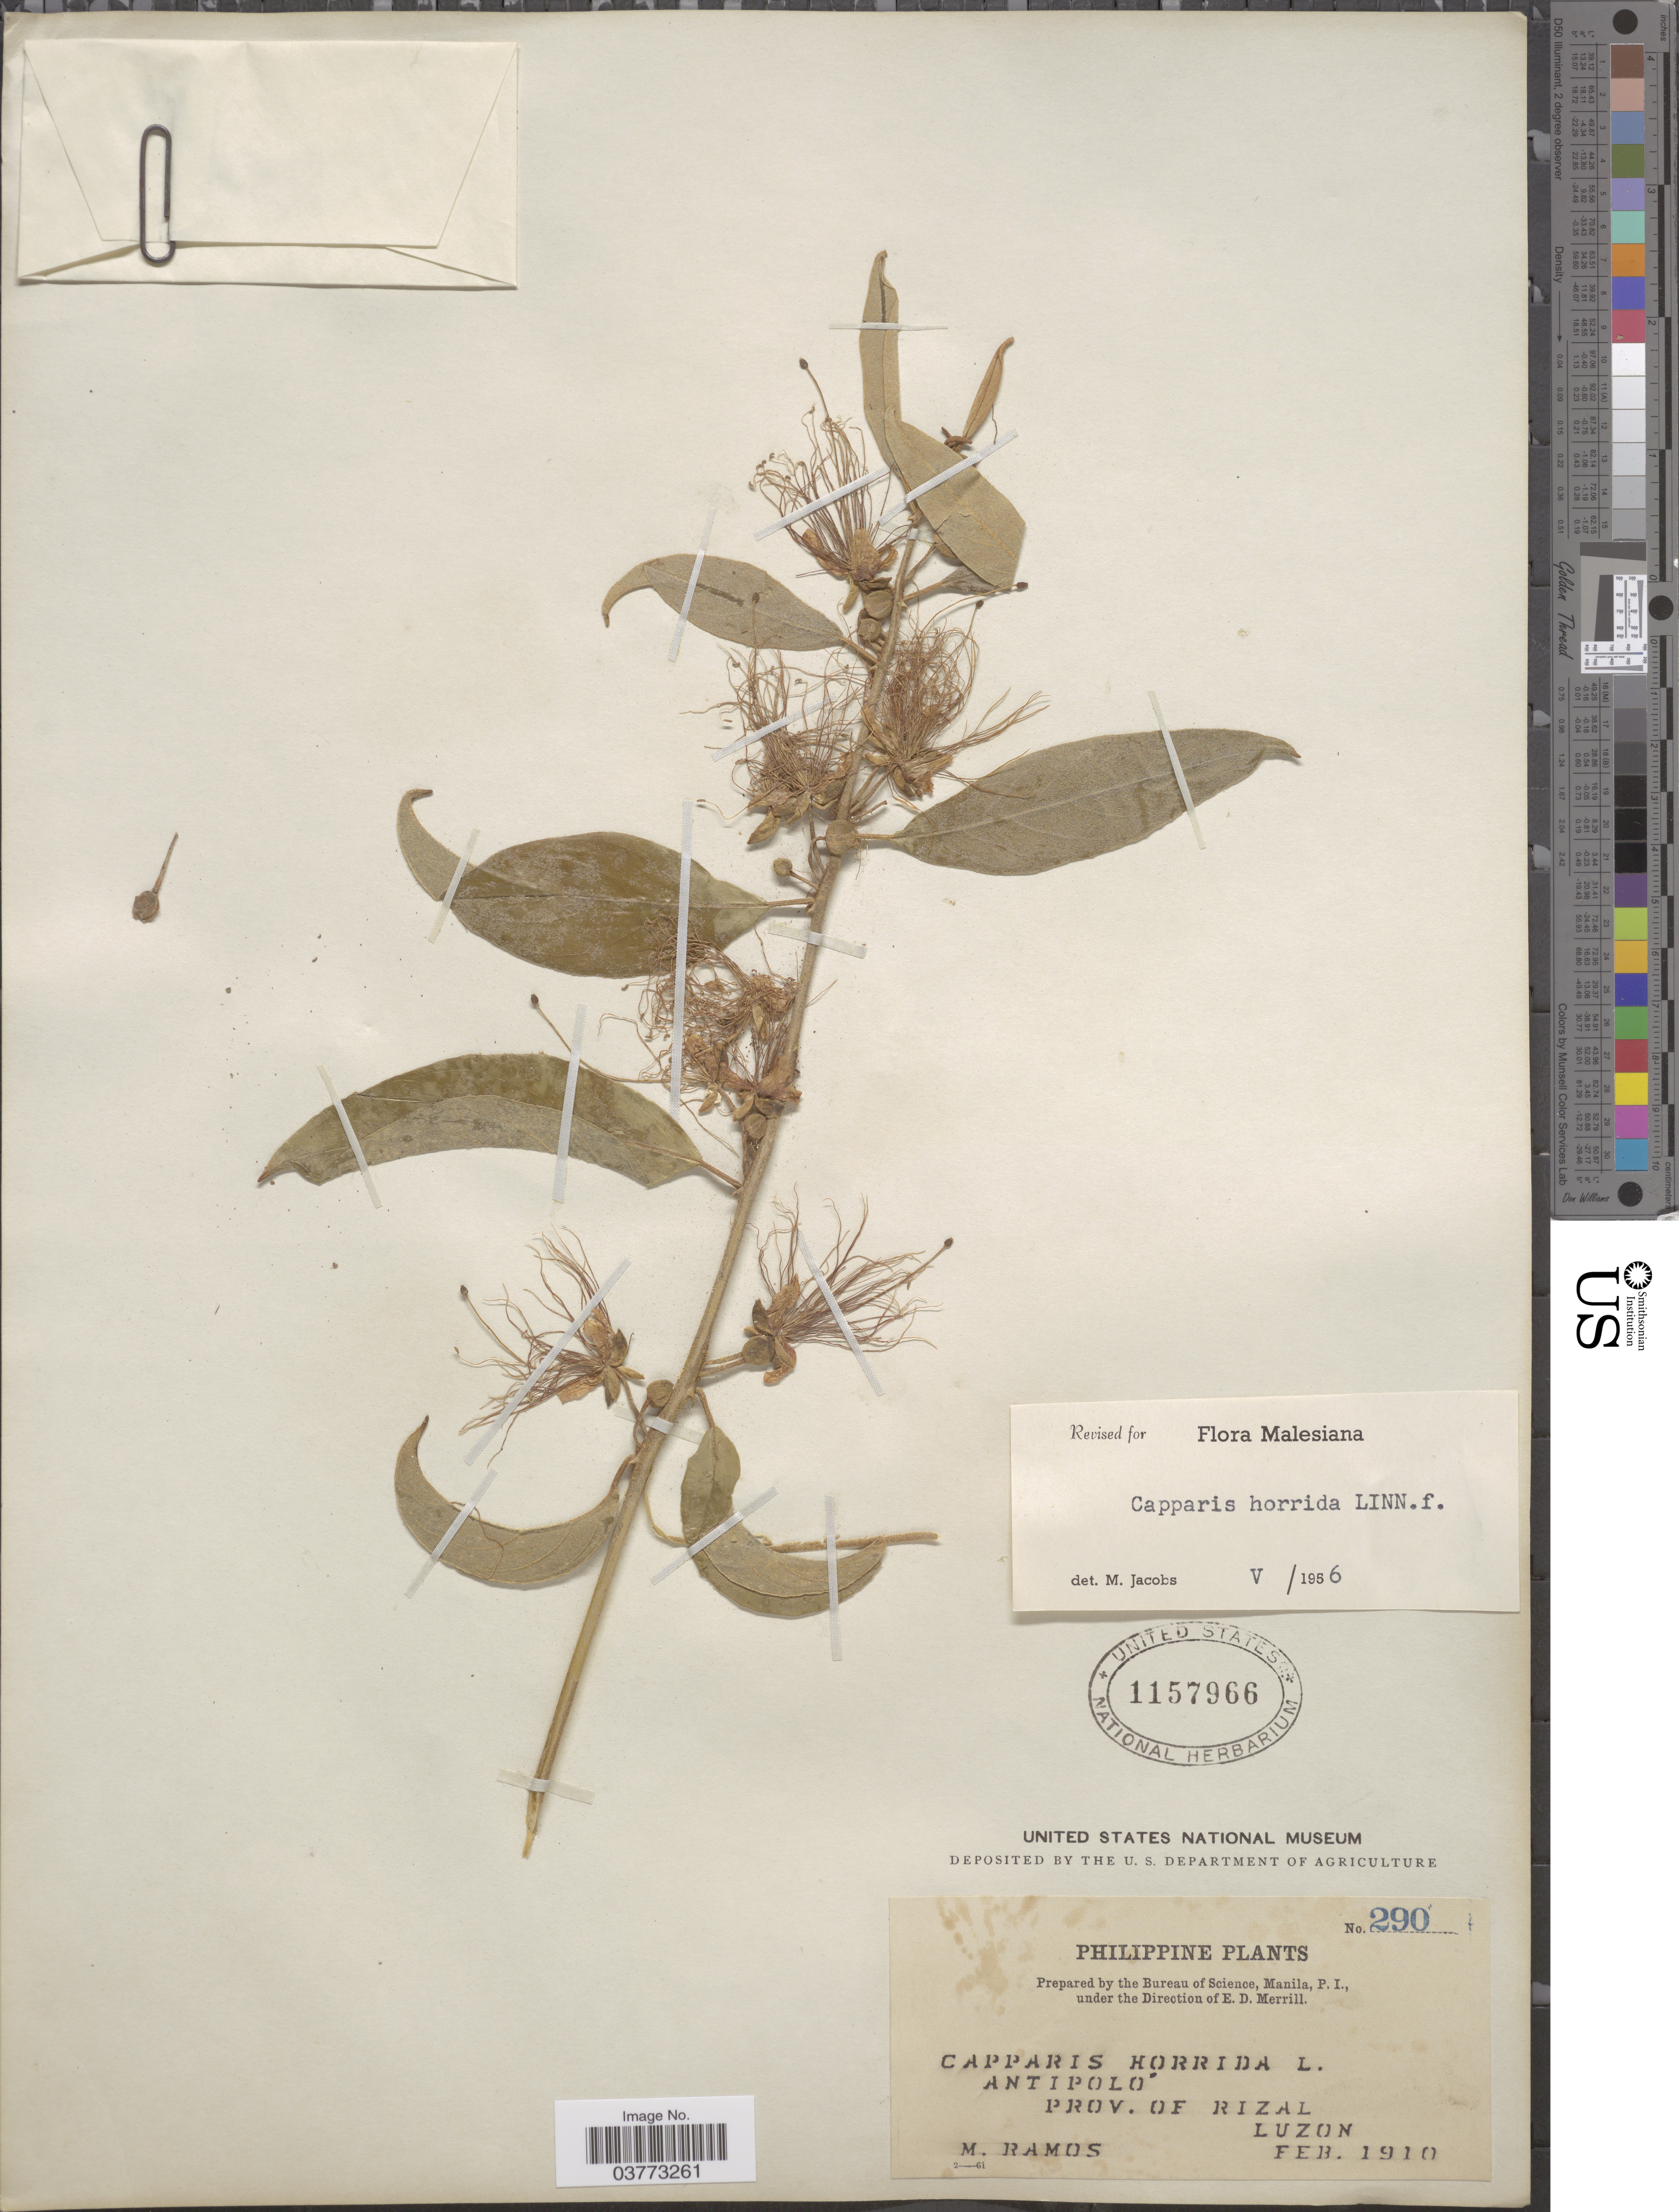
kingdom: Plantae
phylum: Tracheophyta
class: Magnoliopsida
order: Brassicales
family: Capparaceae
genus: Capparis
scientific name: Capparis horrida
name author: L. f.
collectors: M. Ramos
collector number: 290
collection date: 1910-02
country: Philippines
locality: Antipolo. Prov. of Rizal. Luzon.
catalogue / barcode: US 1157966